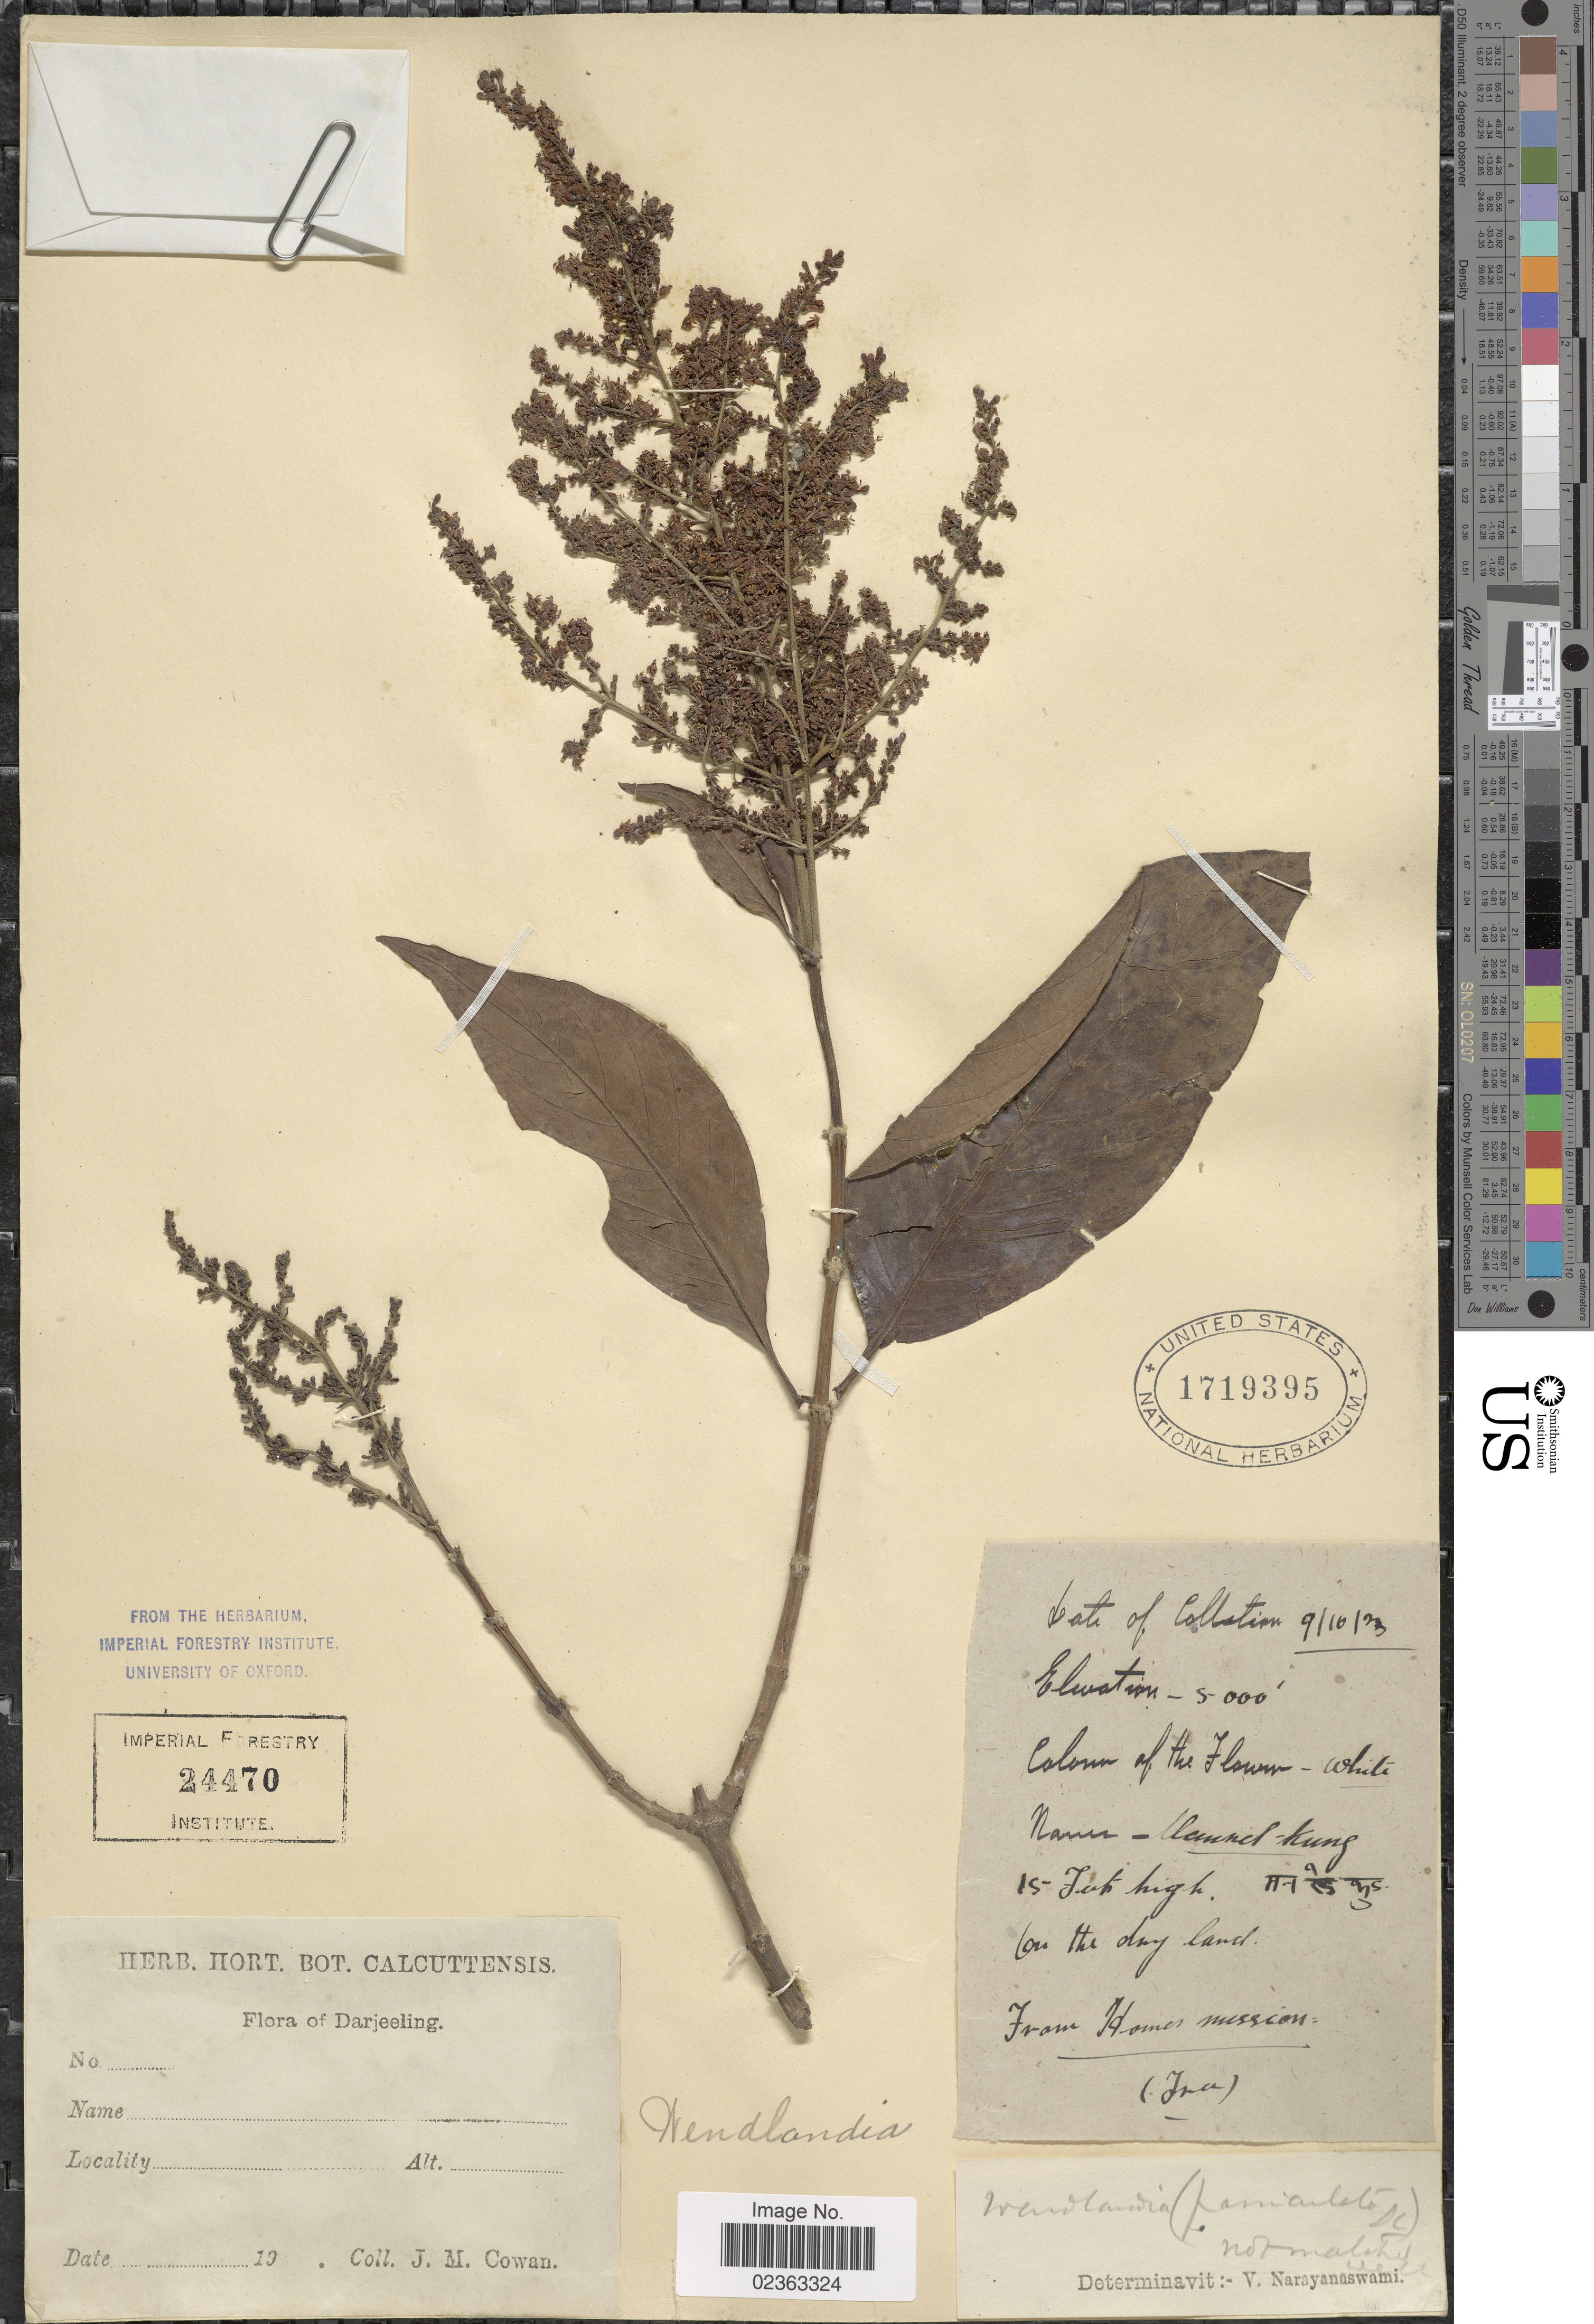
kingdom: Plantae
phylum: Tracheophyta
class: Magnoliopsida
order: Gentianales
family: Rubiaceae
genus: Wendlandia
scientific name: Wendlandia paniculata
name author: (Roxb.) DC.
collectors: J. M. Cowan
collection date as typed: Transcribed d/m/y: 9/10/23; t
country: India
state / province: West Bengal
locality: Darjeeling, on the dry land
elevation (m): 1524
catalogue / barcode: US 1719395